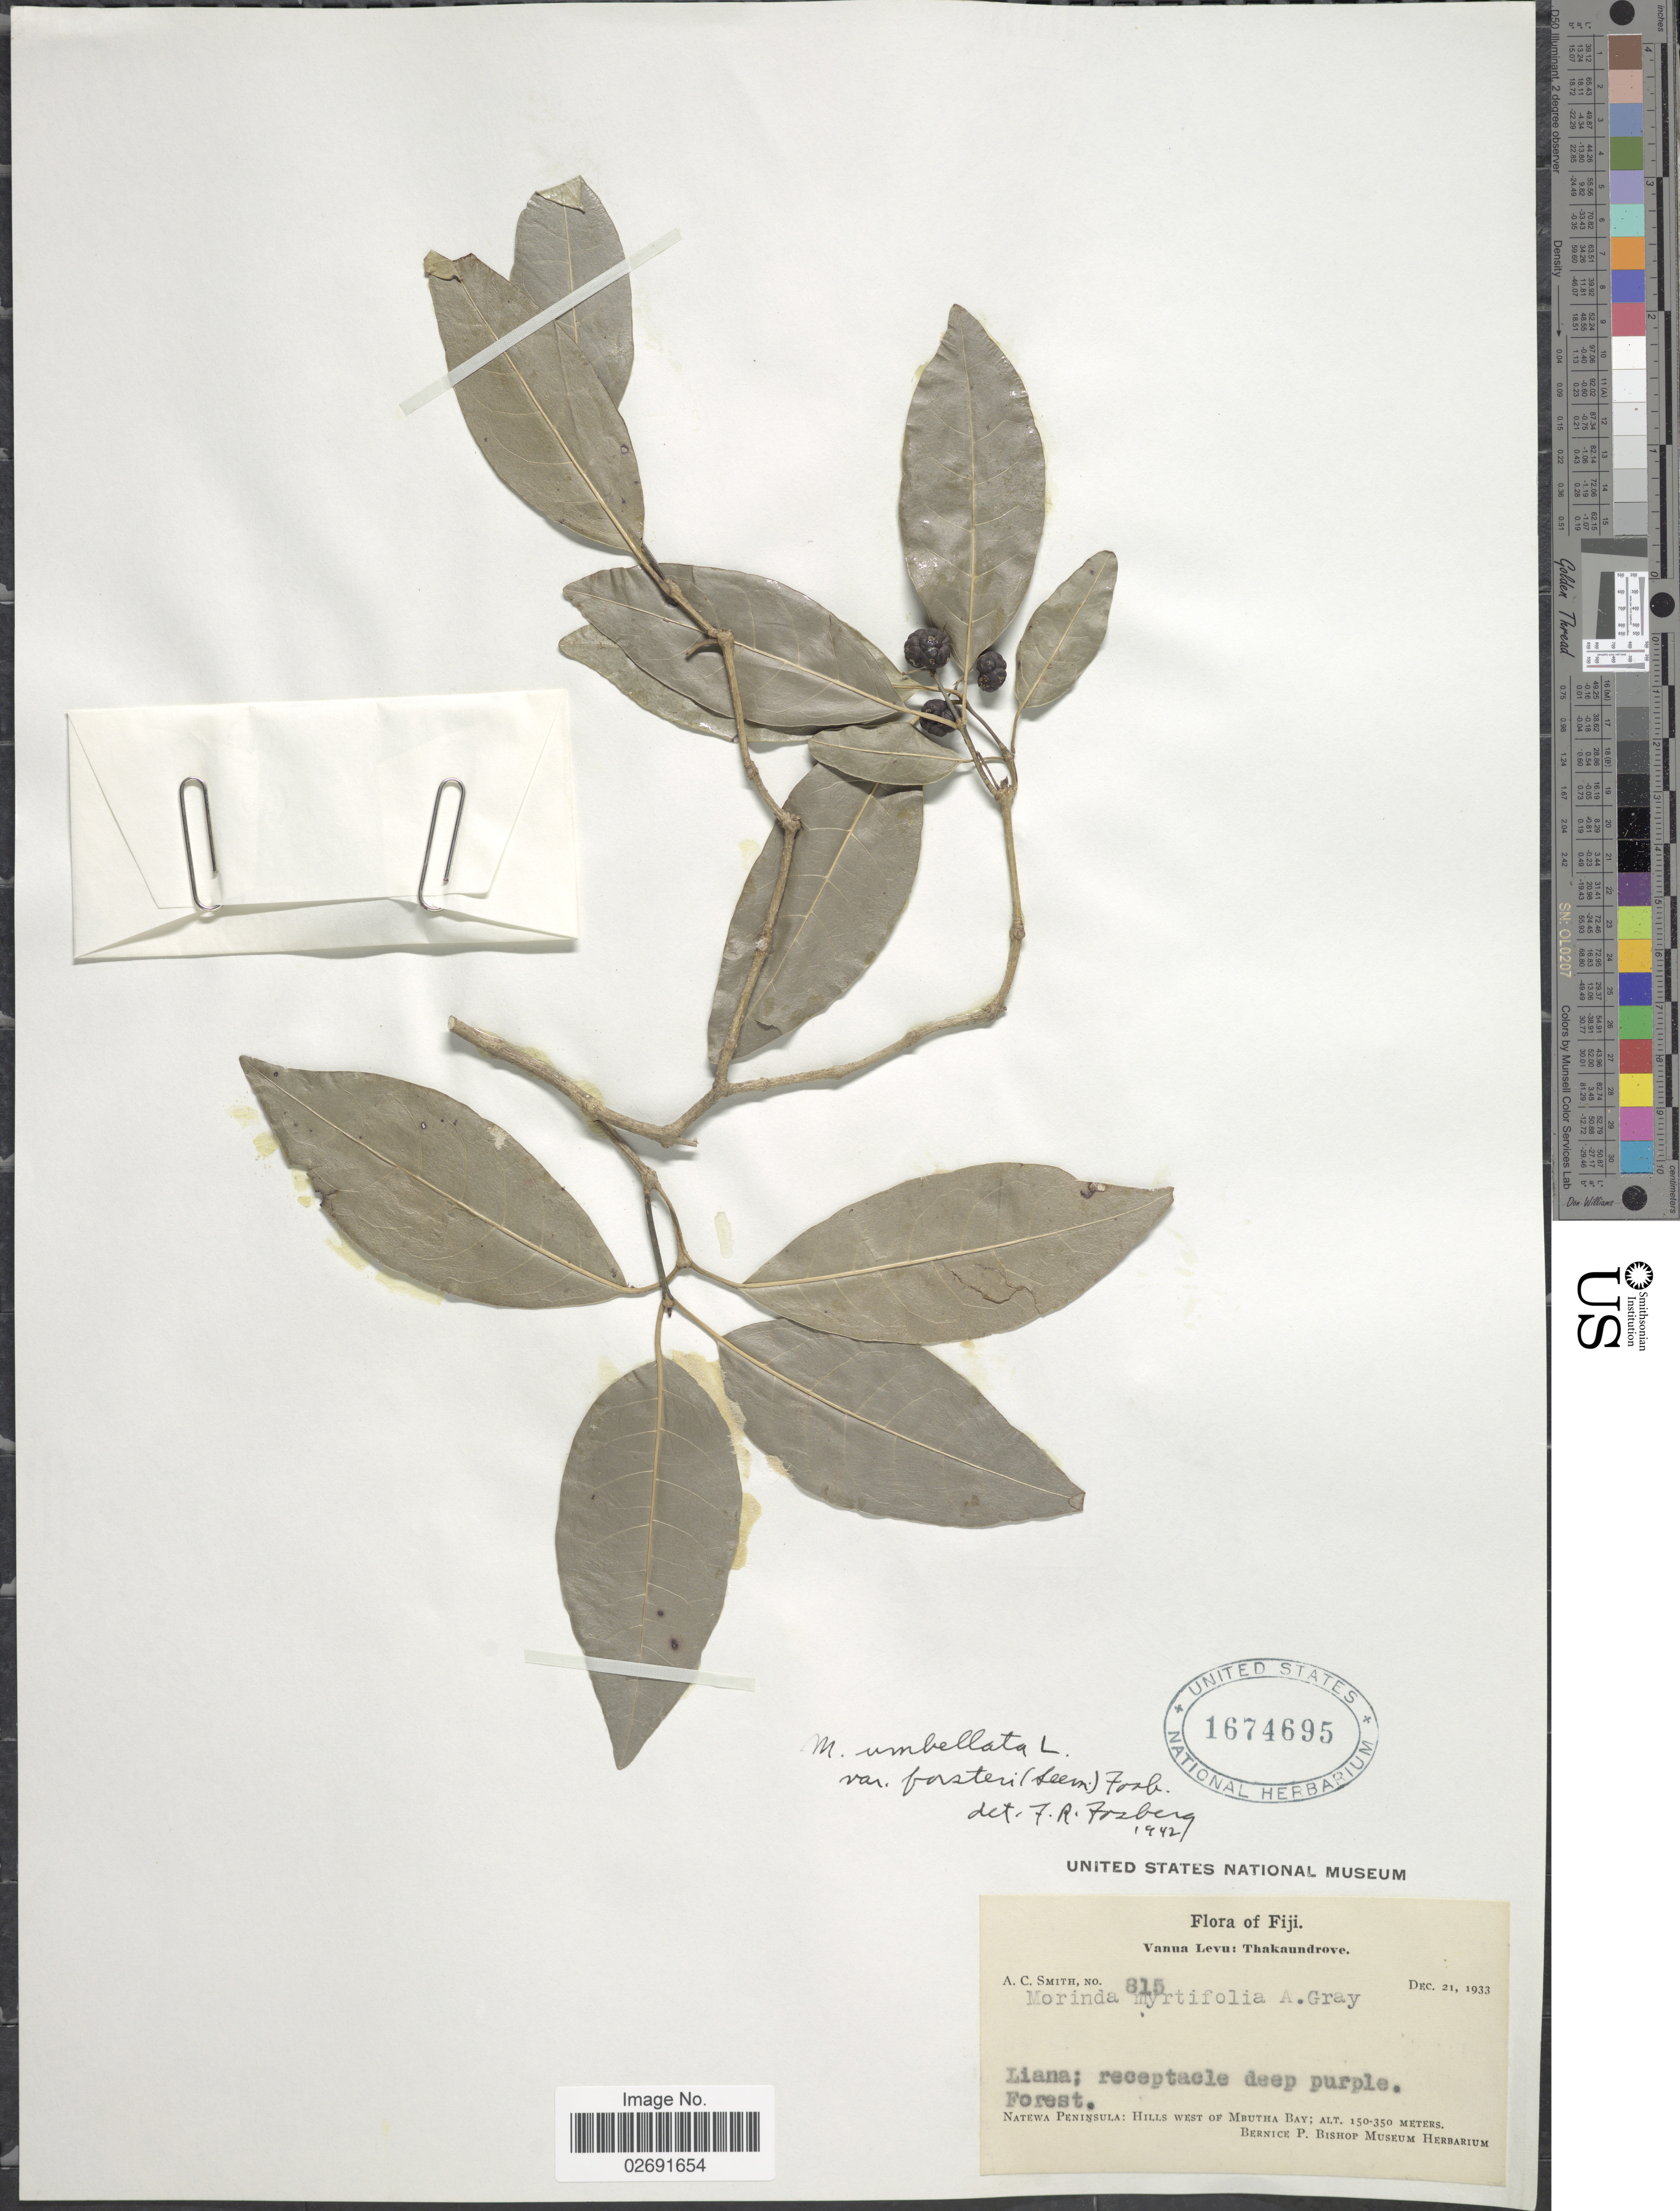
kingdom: Plantae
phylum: Tracheophyta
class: Magnoliopsida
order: Gentianales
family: Rubiaceae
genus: Gynochthodes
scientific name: Gynochthodes myrtifolia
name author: (A. Gray) Razafim. & B. Bremer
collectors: A. C. Smith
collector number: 815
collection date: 1933-12-21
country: Fiji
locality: Vanua Levu: Thakaundrove. Forest. Natewa Peninsula: Hills west of Mbutha Bay.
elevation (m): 150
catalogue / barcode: US 1674695